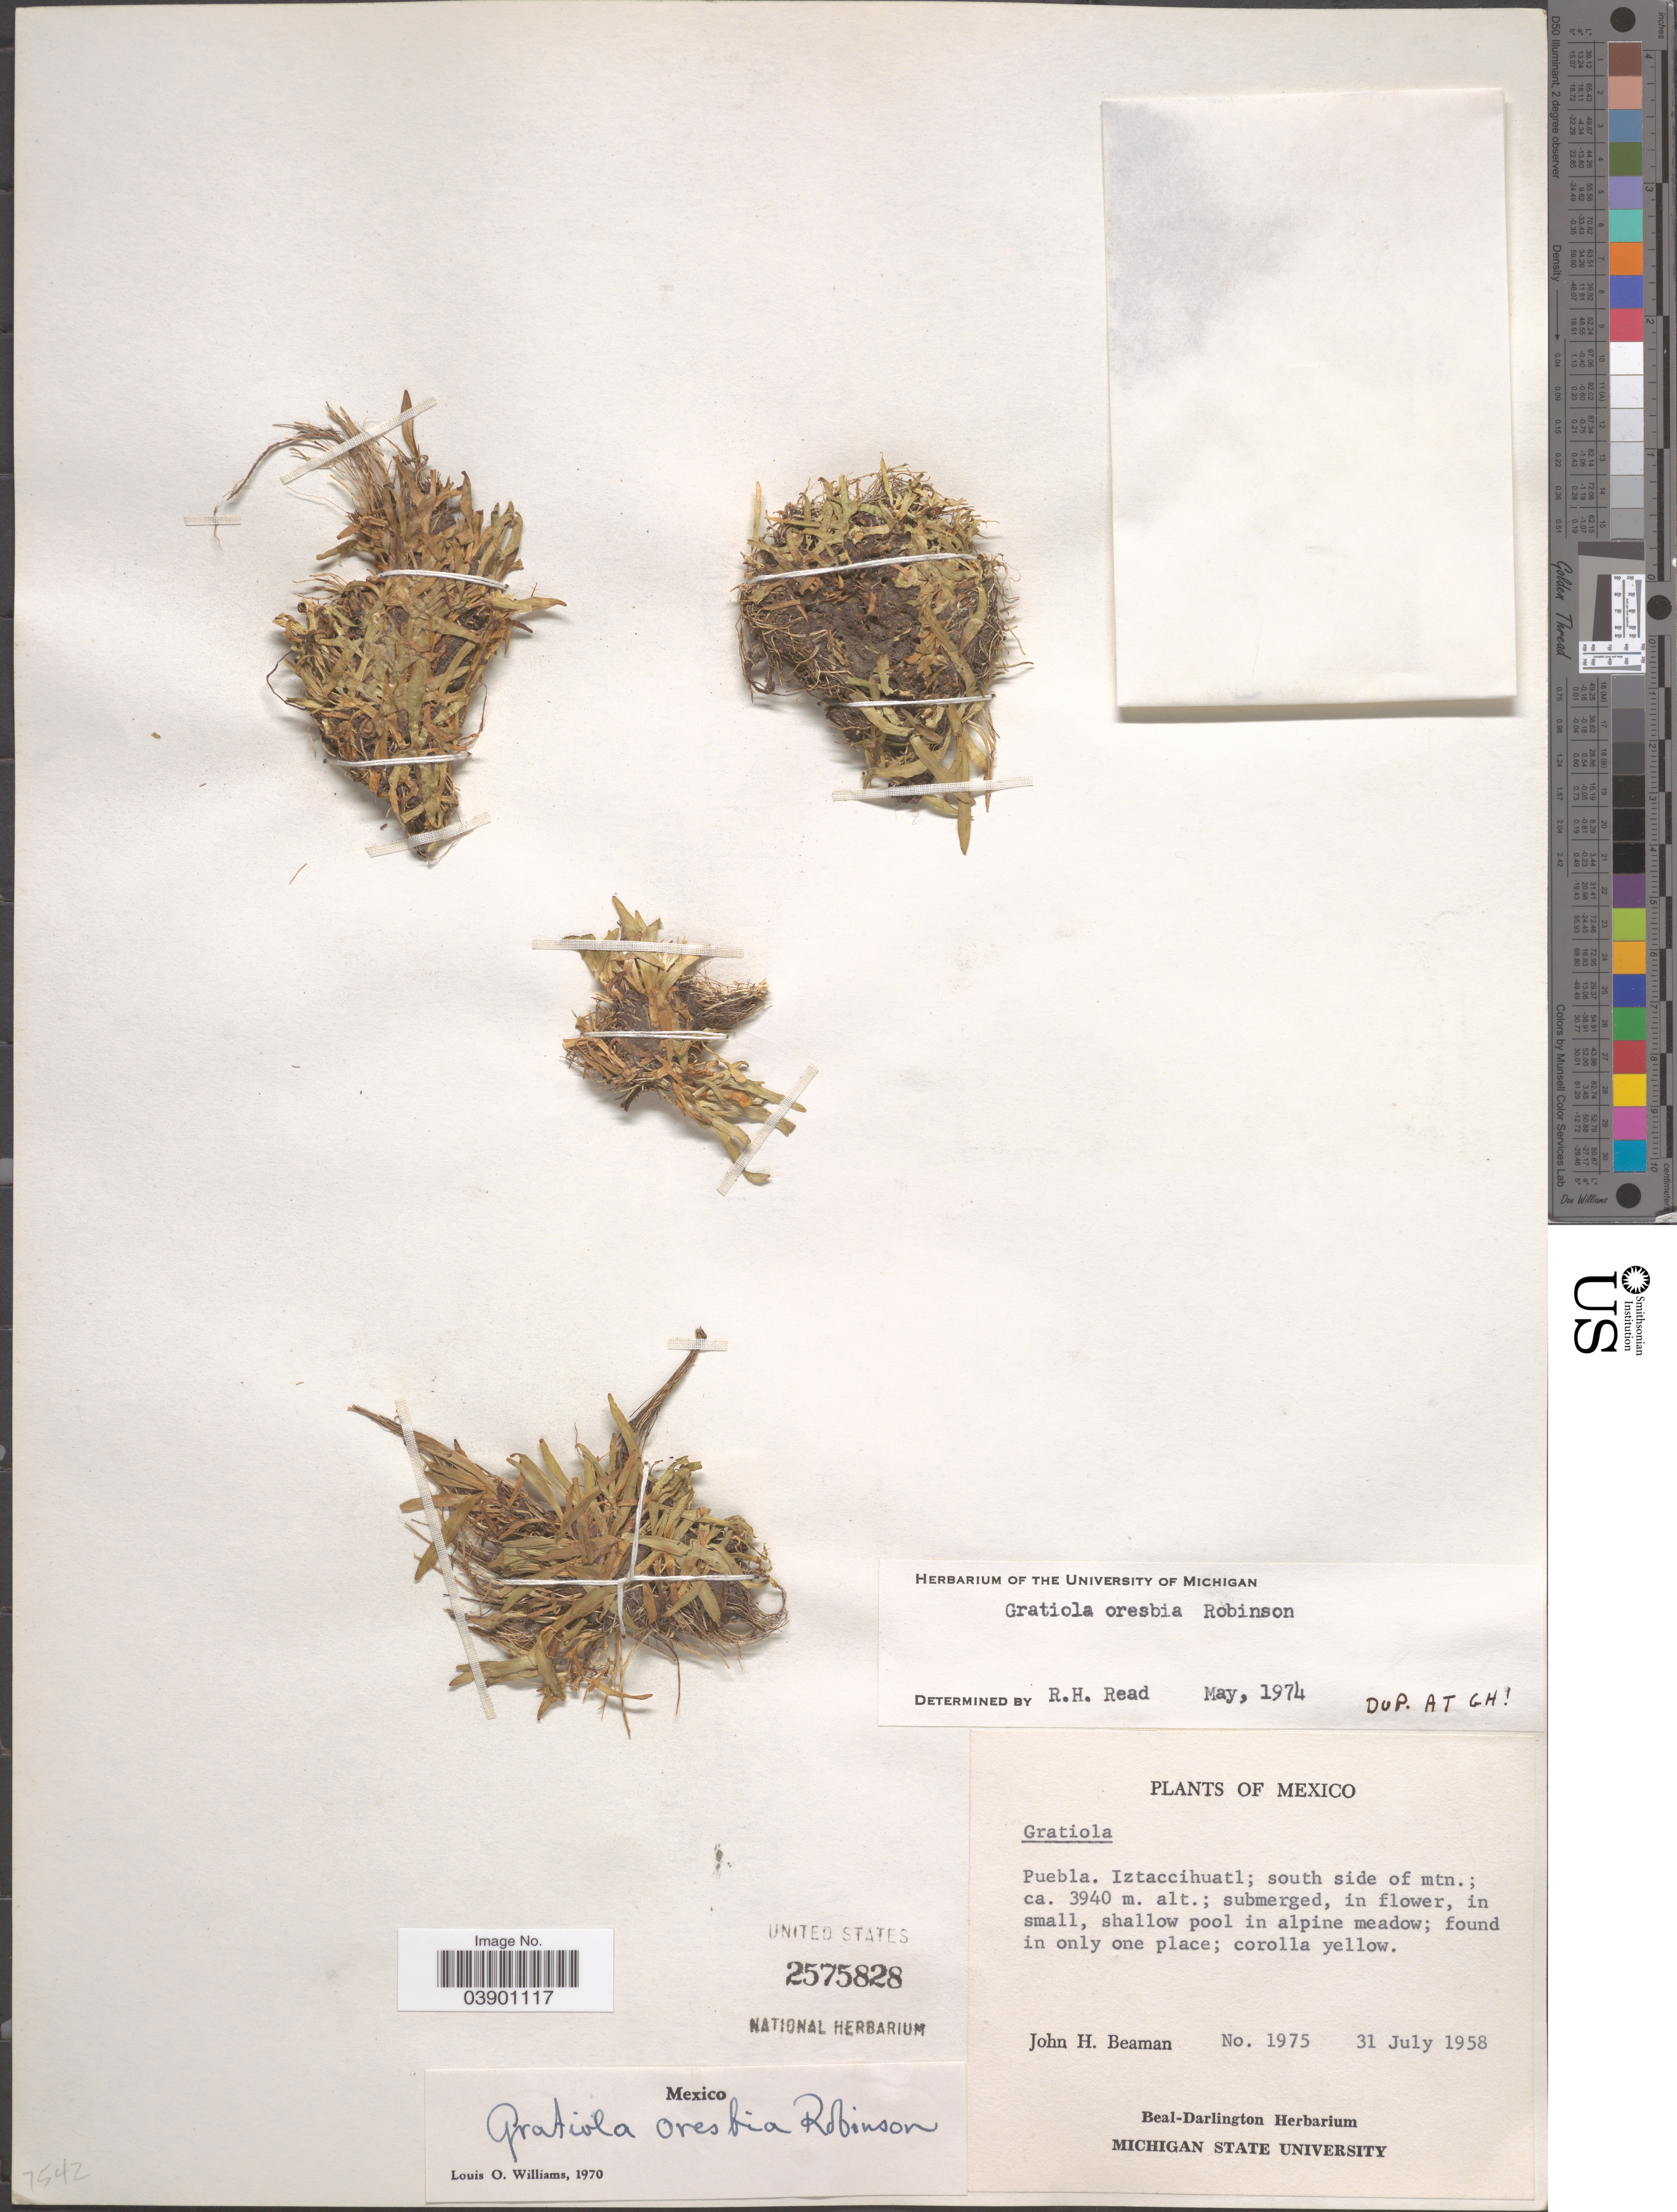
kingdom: Plantae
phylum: Tracheophyta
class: Magnoliopsida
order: Lamiales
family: Plantaginaceae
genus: Gratiola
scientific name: Gratiola oresbia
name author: B.L. Rob.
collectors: J. H. Beaman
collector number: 1975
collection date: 1958-07-31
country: Mexico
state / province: Puebla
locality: Iztaccihuatl; south side of mtn.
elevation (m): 3940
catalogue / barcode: US 2575828